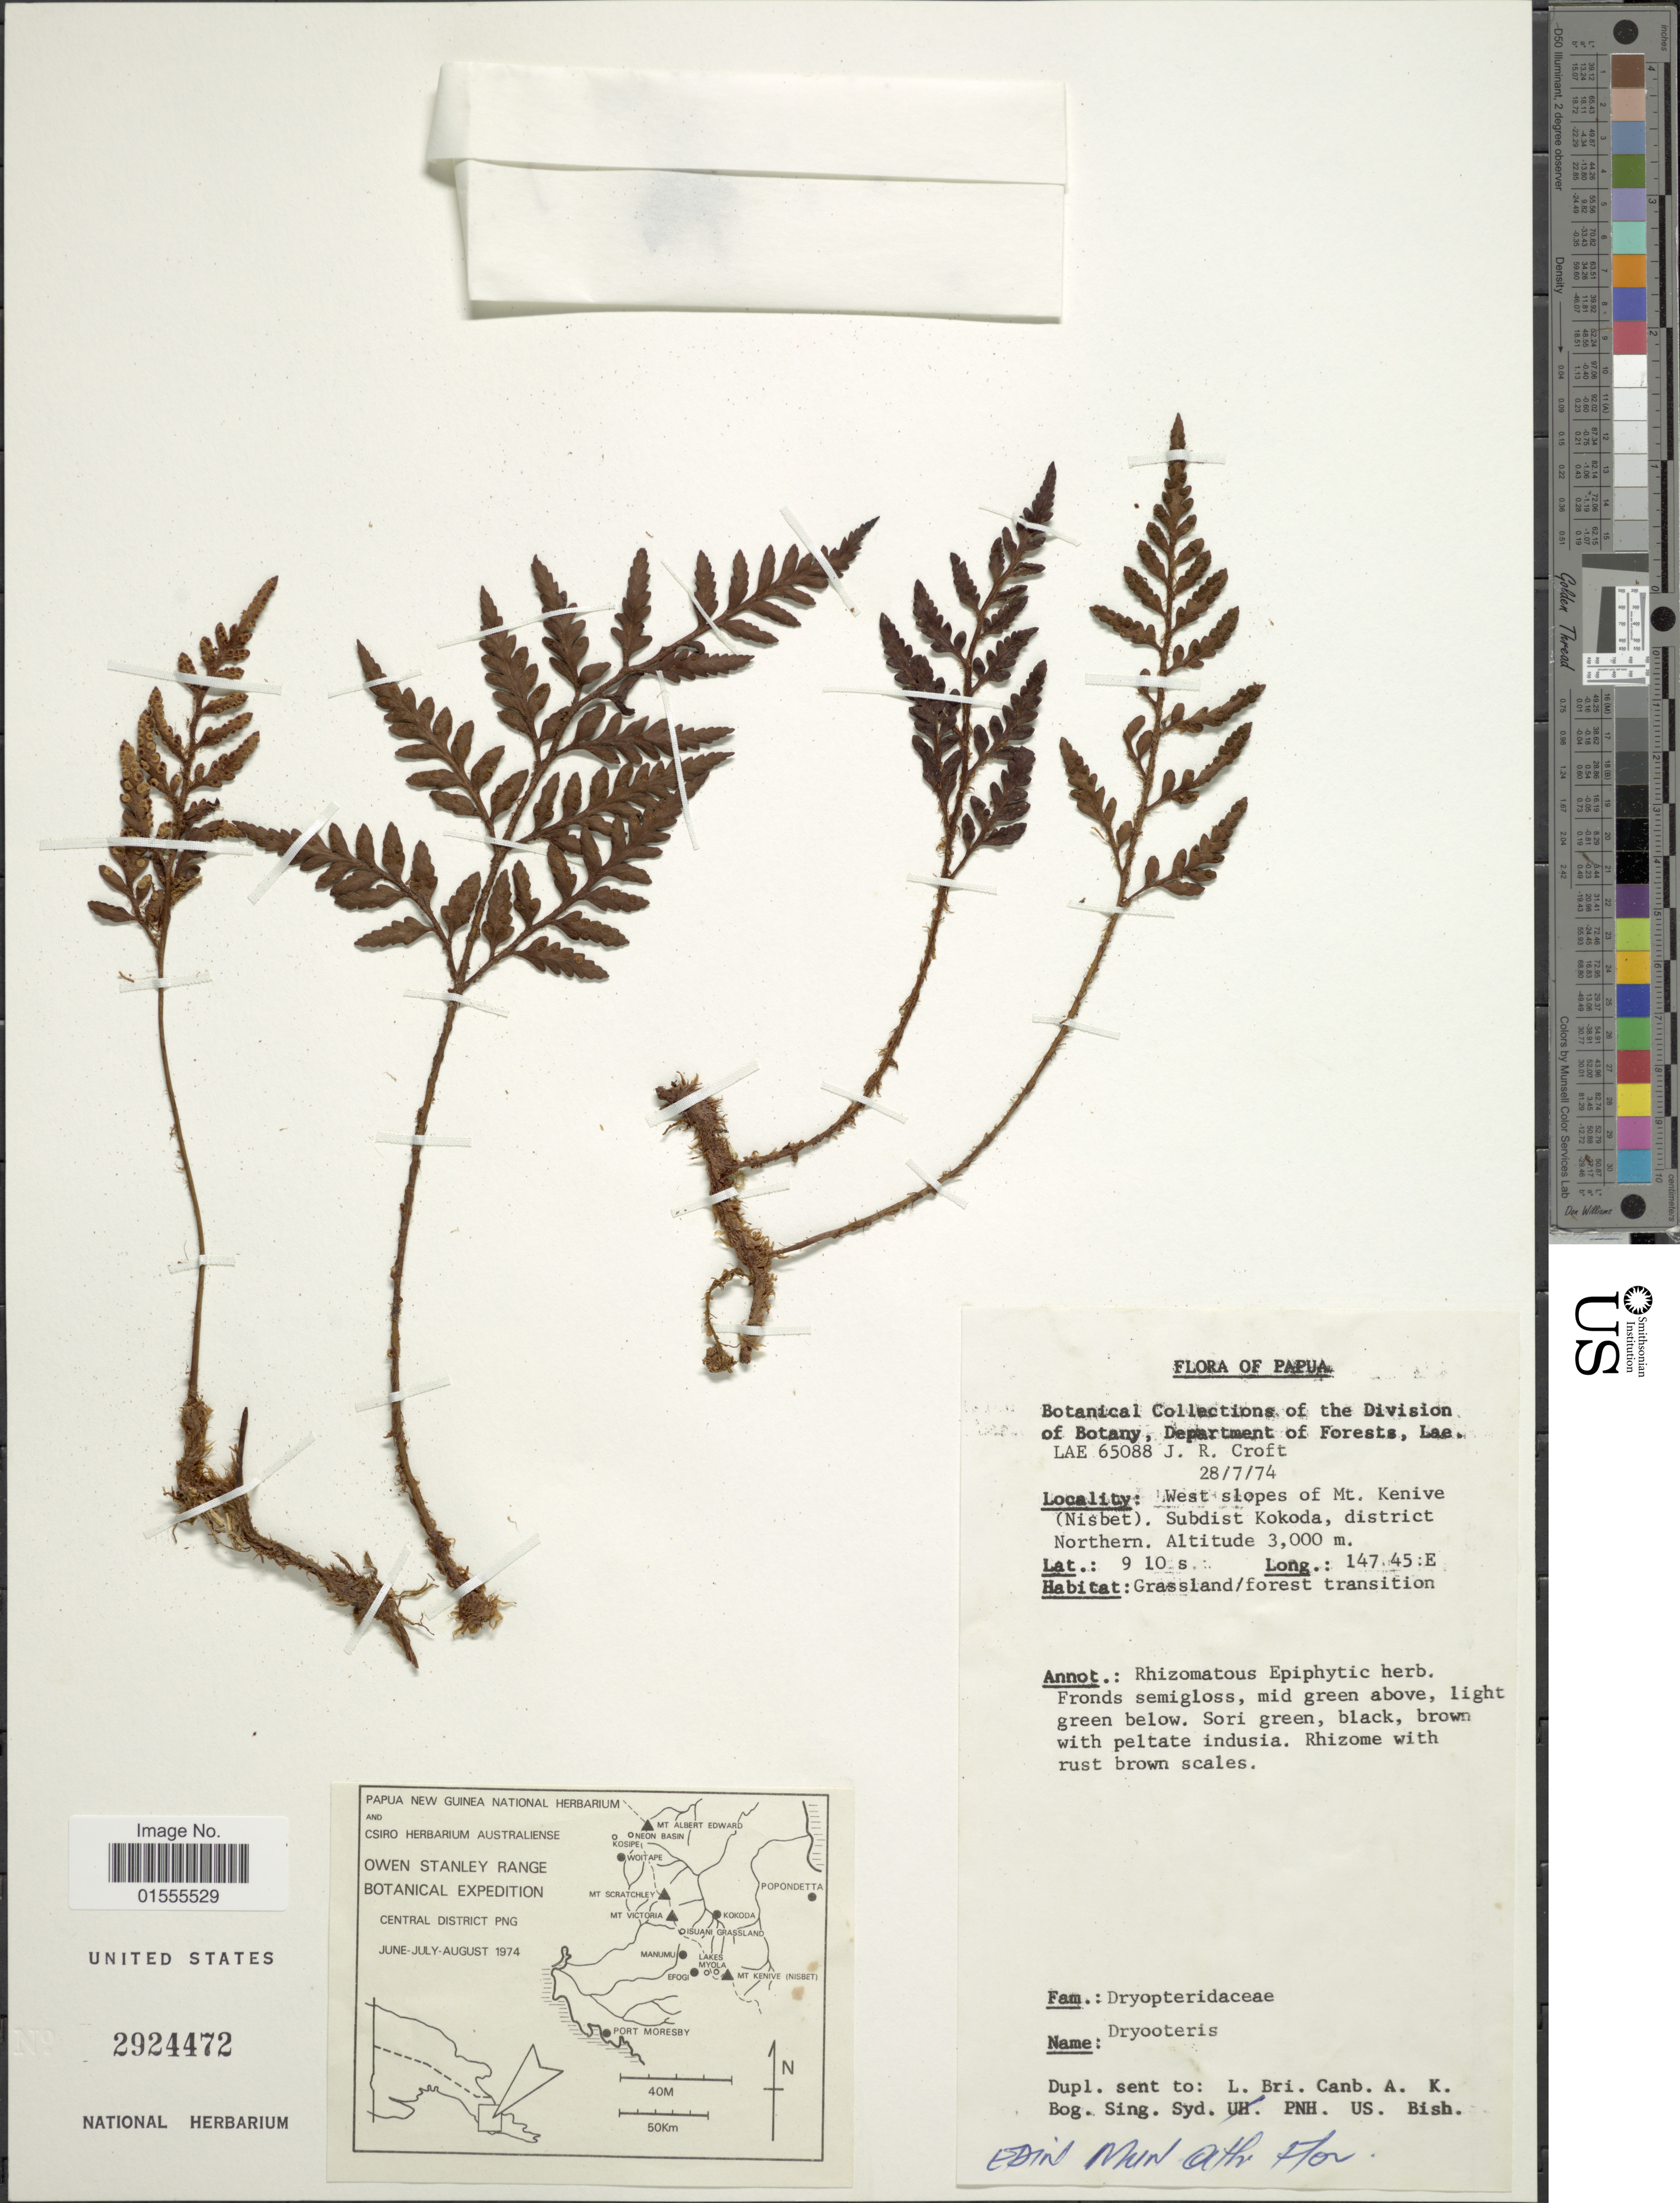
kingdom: Plantae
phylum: Tracheophyta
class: Polypodiopsida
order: Polypodiales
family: Dryopteridaceae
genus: Dryopteris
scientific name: Dryopteris sp.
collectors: J. R. Croft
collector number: LAE 65088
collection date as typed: Transcribed d/m/y: 28/7/74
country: Papua New Guinea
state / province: Northern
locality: West slope of Mt Kenive (NIsbet). subdist Kokoda, district Northern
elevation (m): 3000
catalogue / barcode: US 2924472